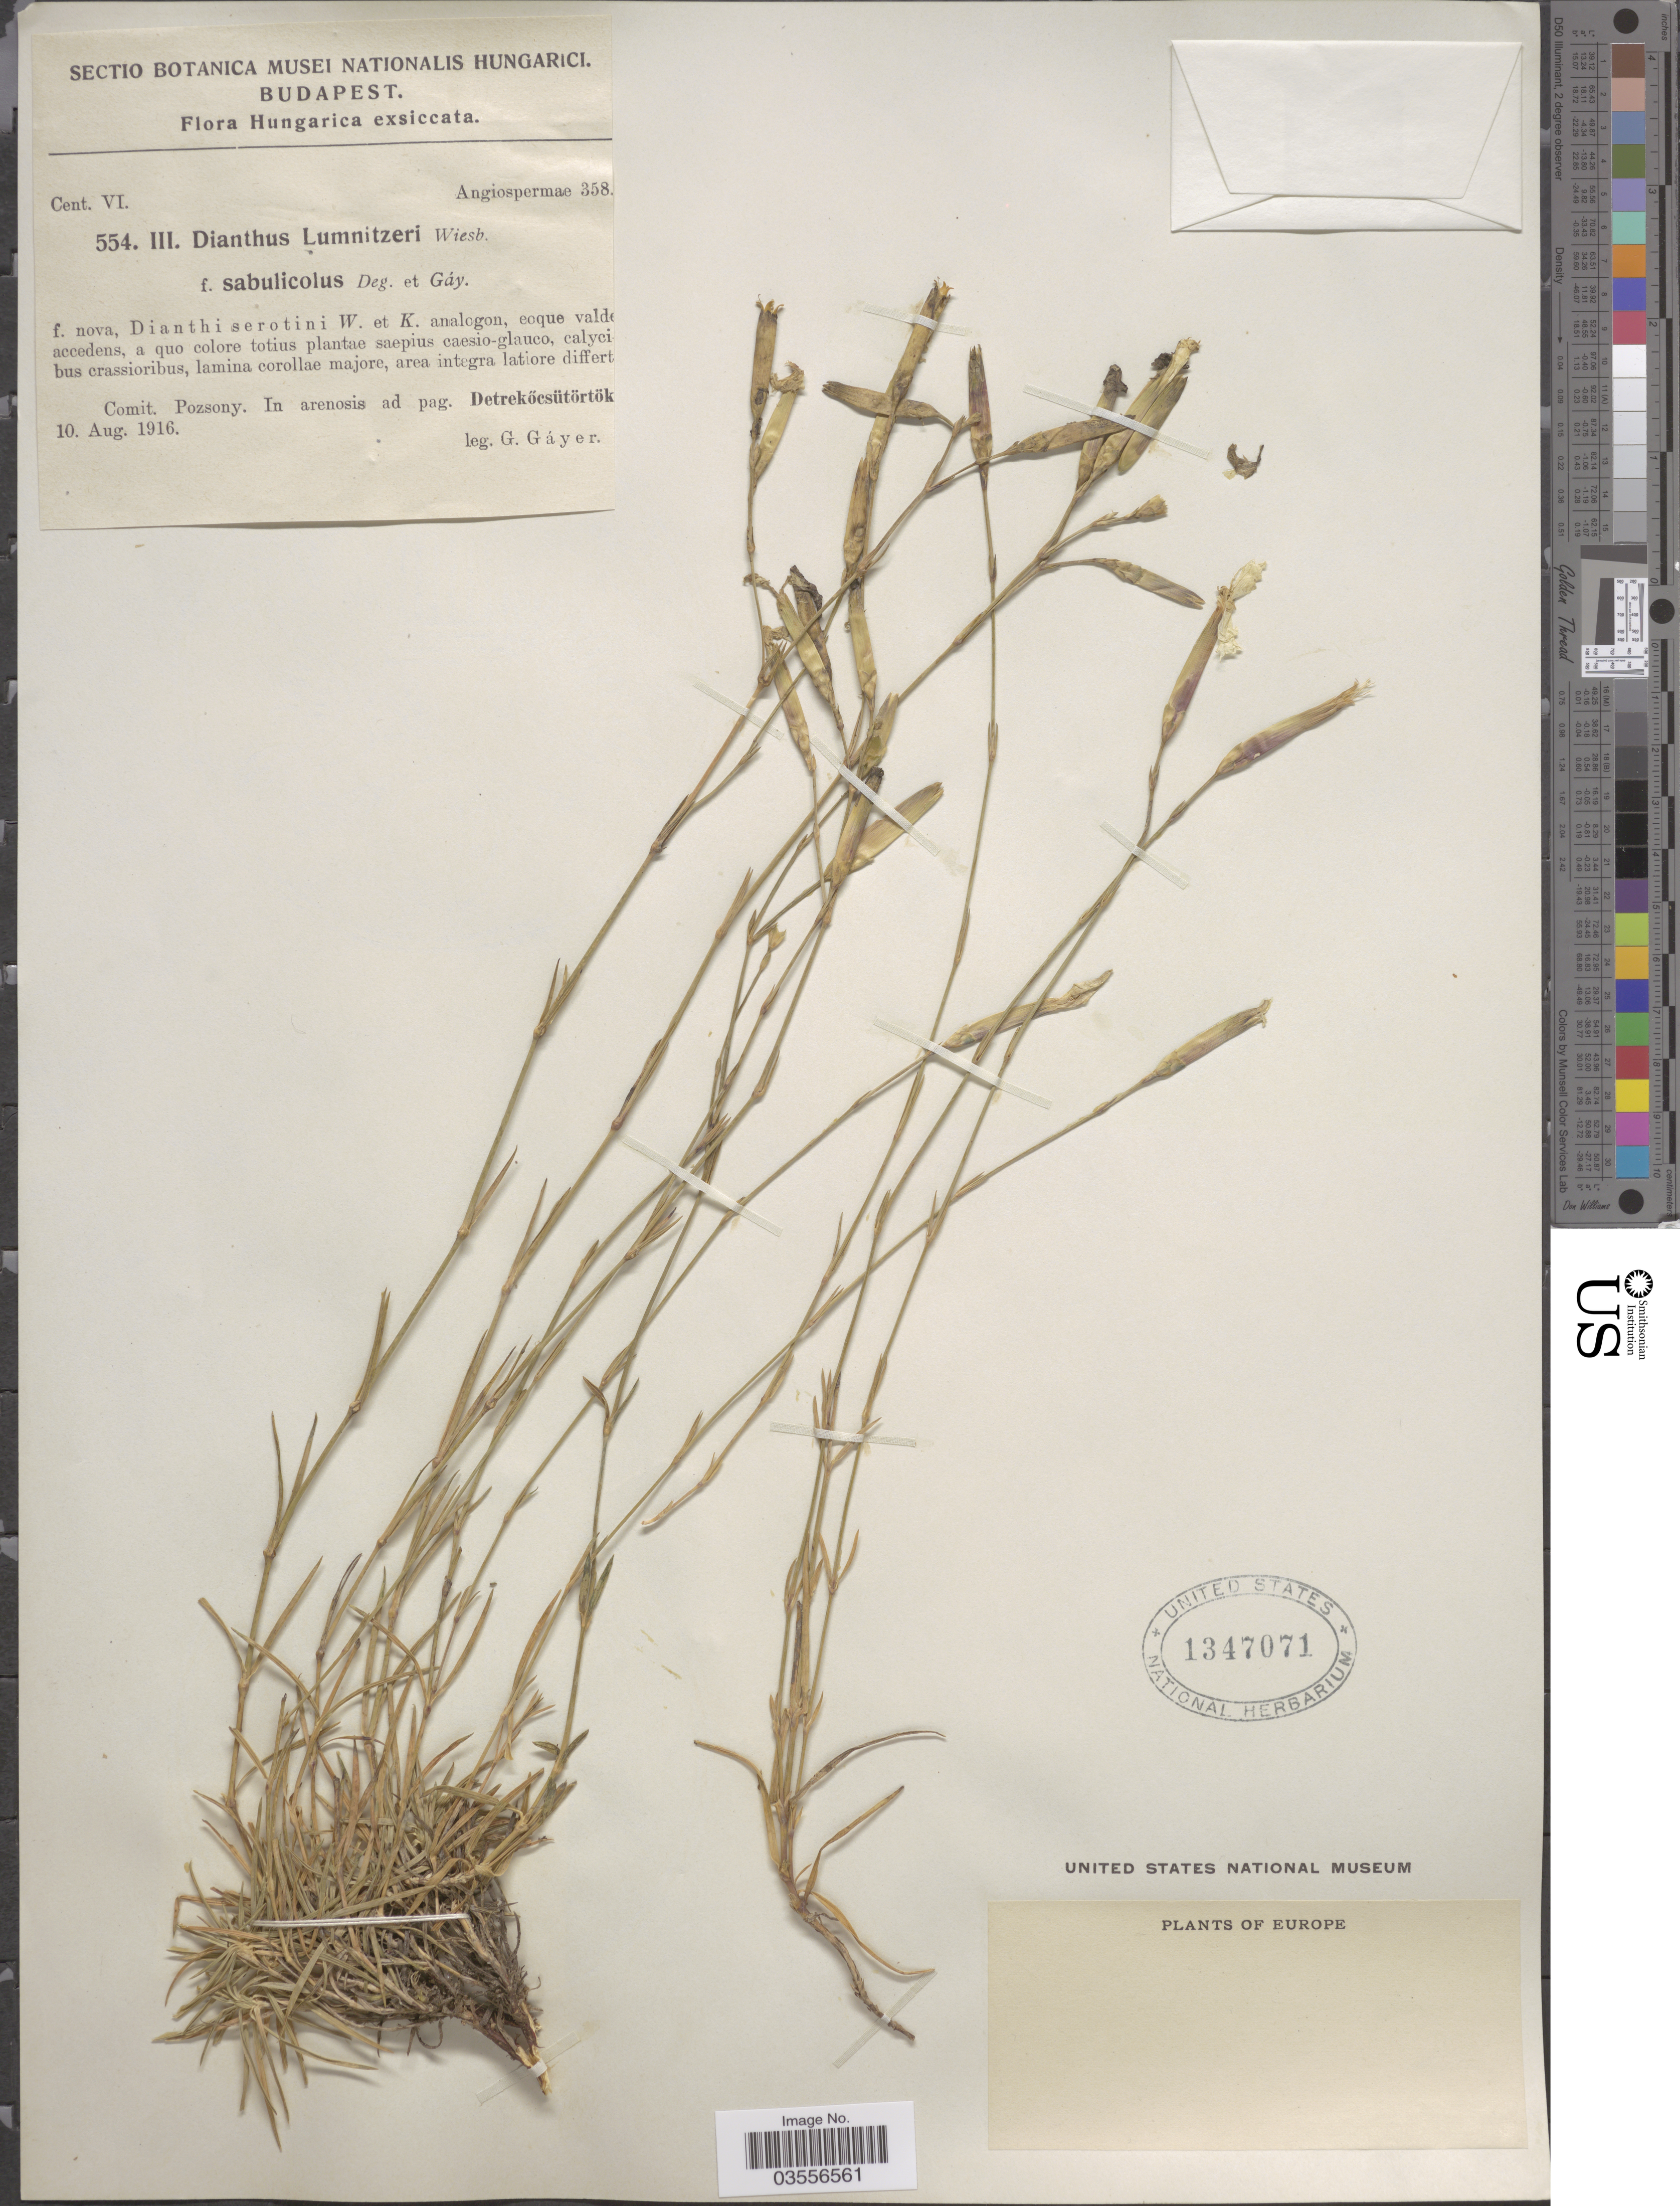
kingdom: Plantae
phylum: Tracheophyta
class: Magnoliopsida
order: Caryophyllales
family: Caryophyllaceae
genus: Dianthus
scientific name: Dianthus lumnitzeri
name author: Wiesb.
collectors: G. Gáyer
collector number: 554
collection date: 1916-08-10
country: Hungary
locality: Hungarica. Comit. Pozsony. In arenosis ad pag. Detreköcsütörtök.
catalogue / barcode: US 1347071